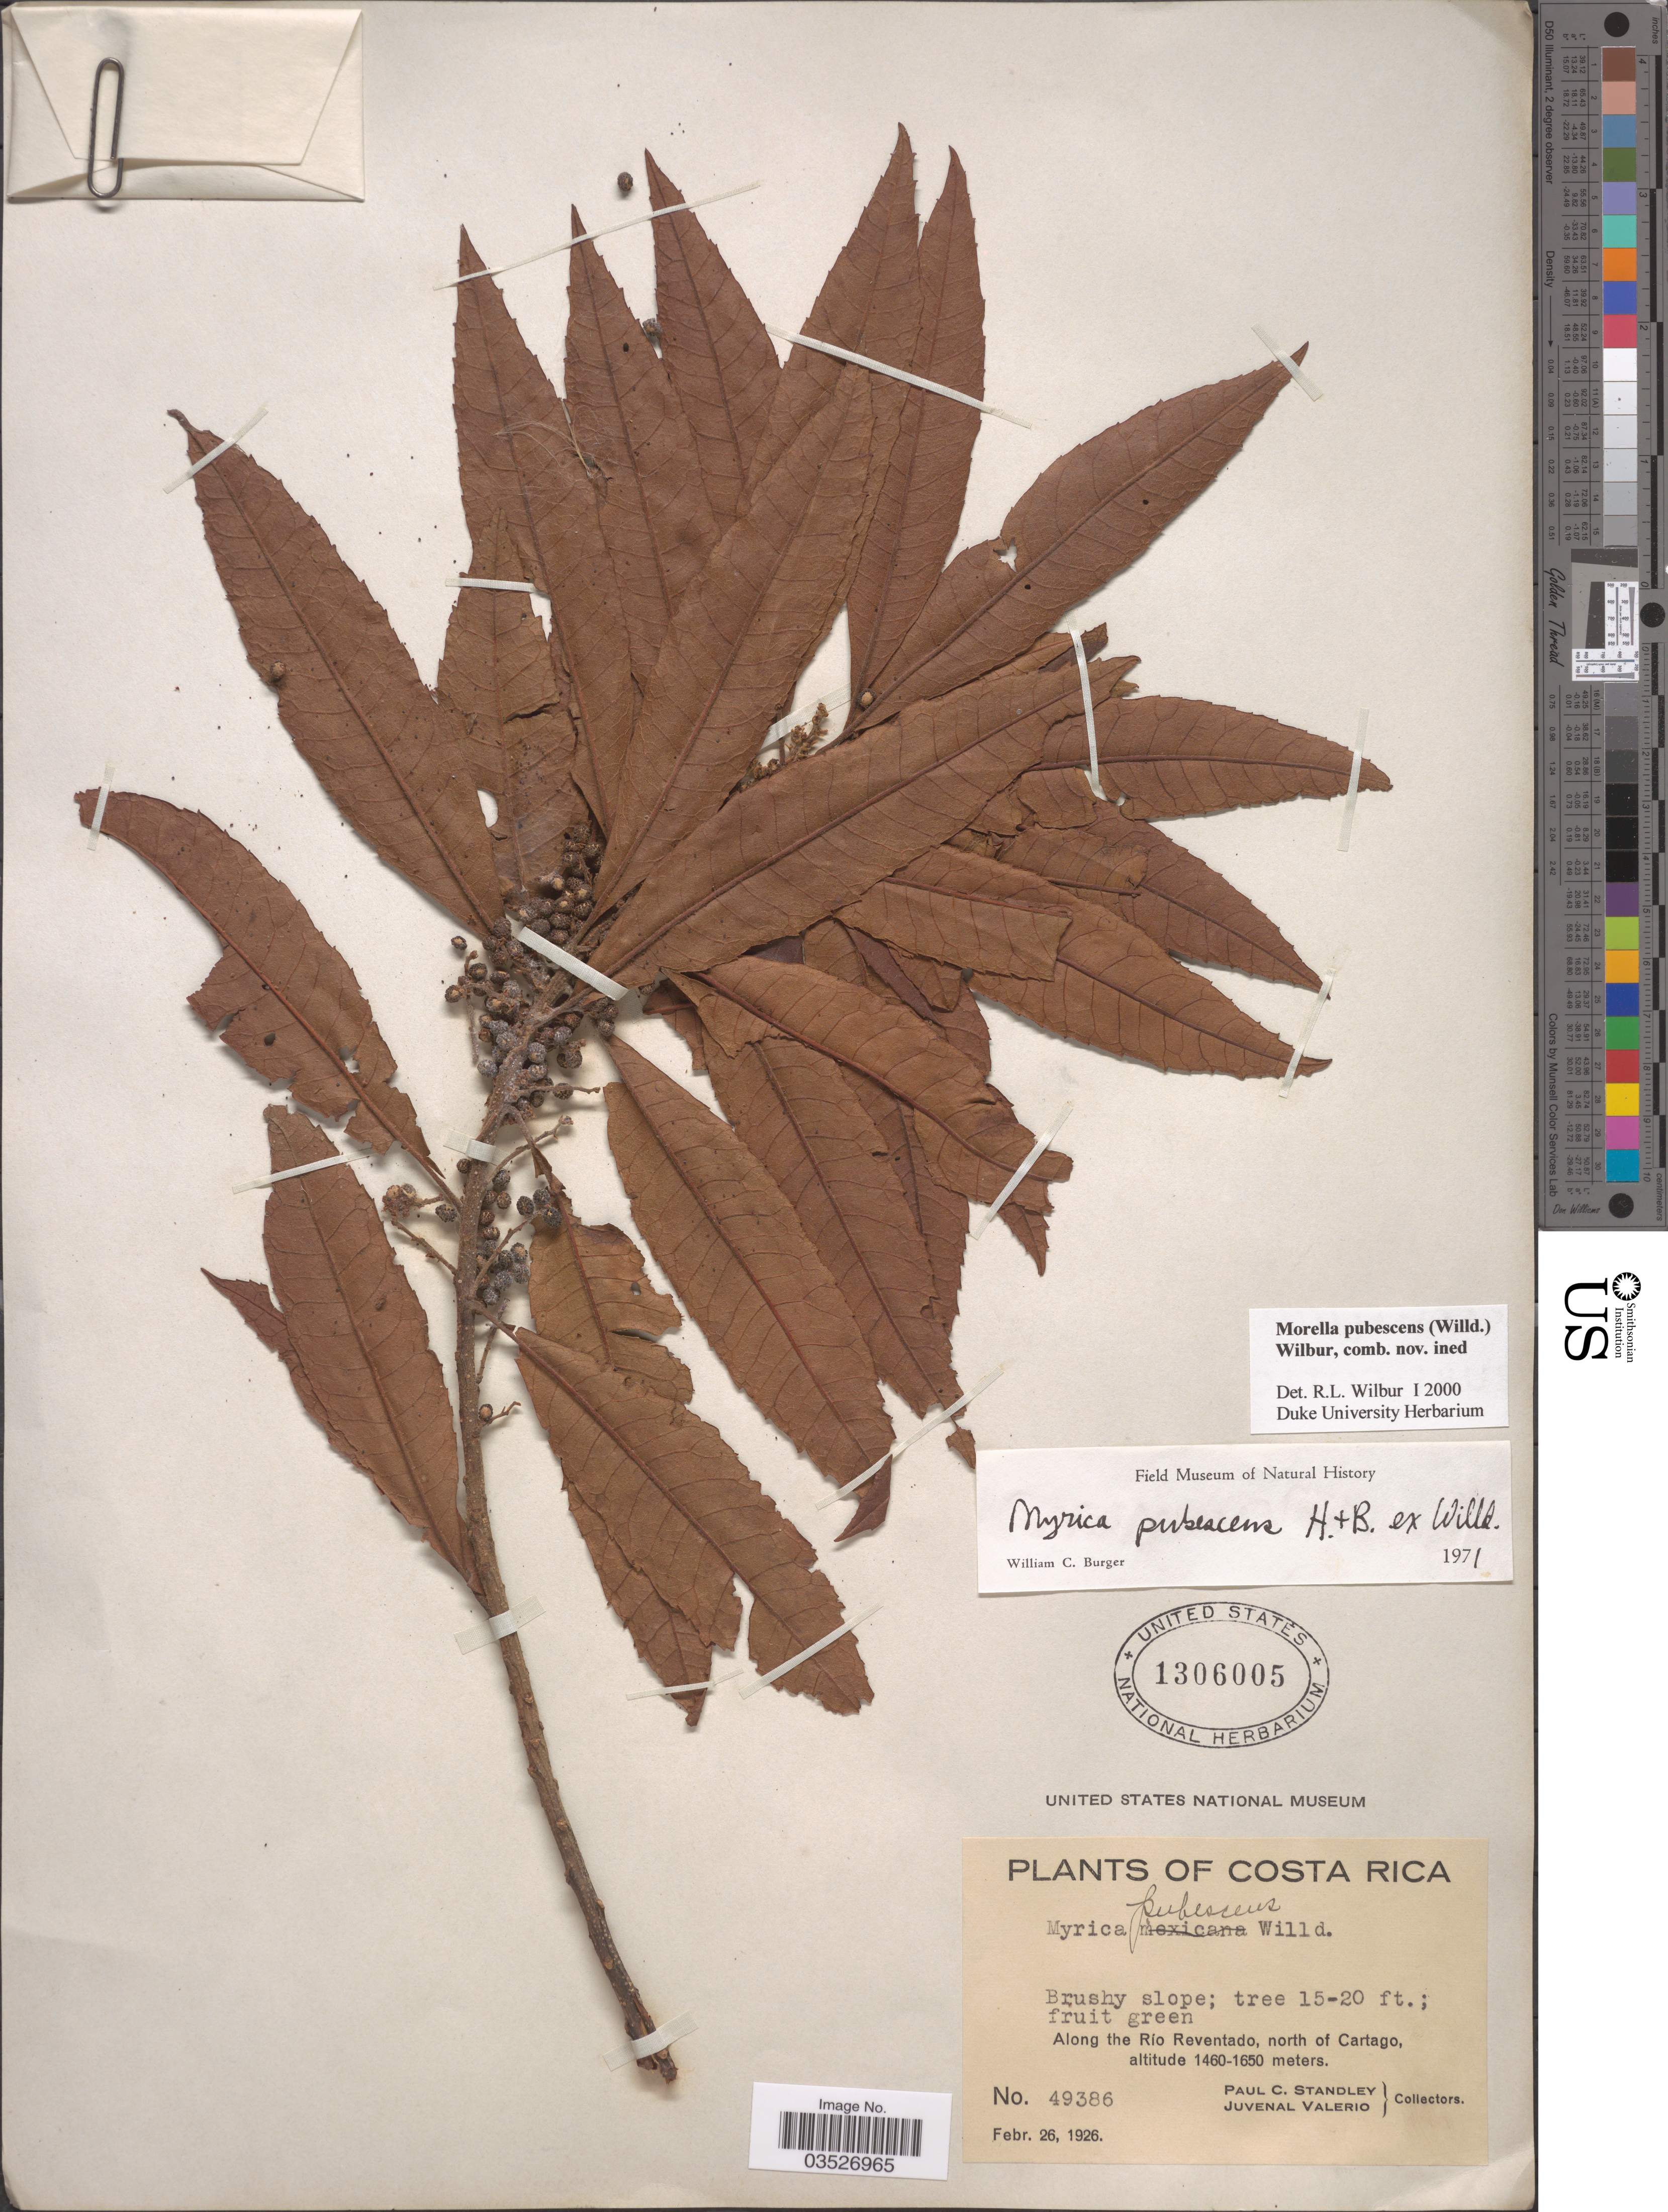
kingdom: Plantae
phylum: Tracheophyta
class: Magnoliopsida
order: Fagales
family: Myricaceae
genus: Morella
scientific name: Morella pubescens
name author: (Humb. & Bonpl. ex Willd.) Wilbur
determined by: Wilbur, R. L.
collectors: P. C. Standley & J. Valerio R.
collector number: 49386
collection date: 1926-02-26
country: Costa Rica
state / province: Cartago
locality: Along the Río Reventado, north of Cartago.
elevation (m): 1460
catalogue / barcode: US 1306005